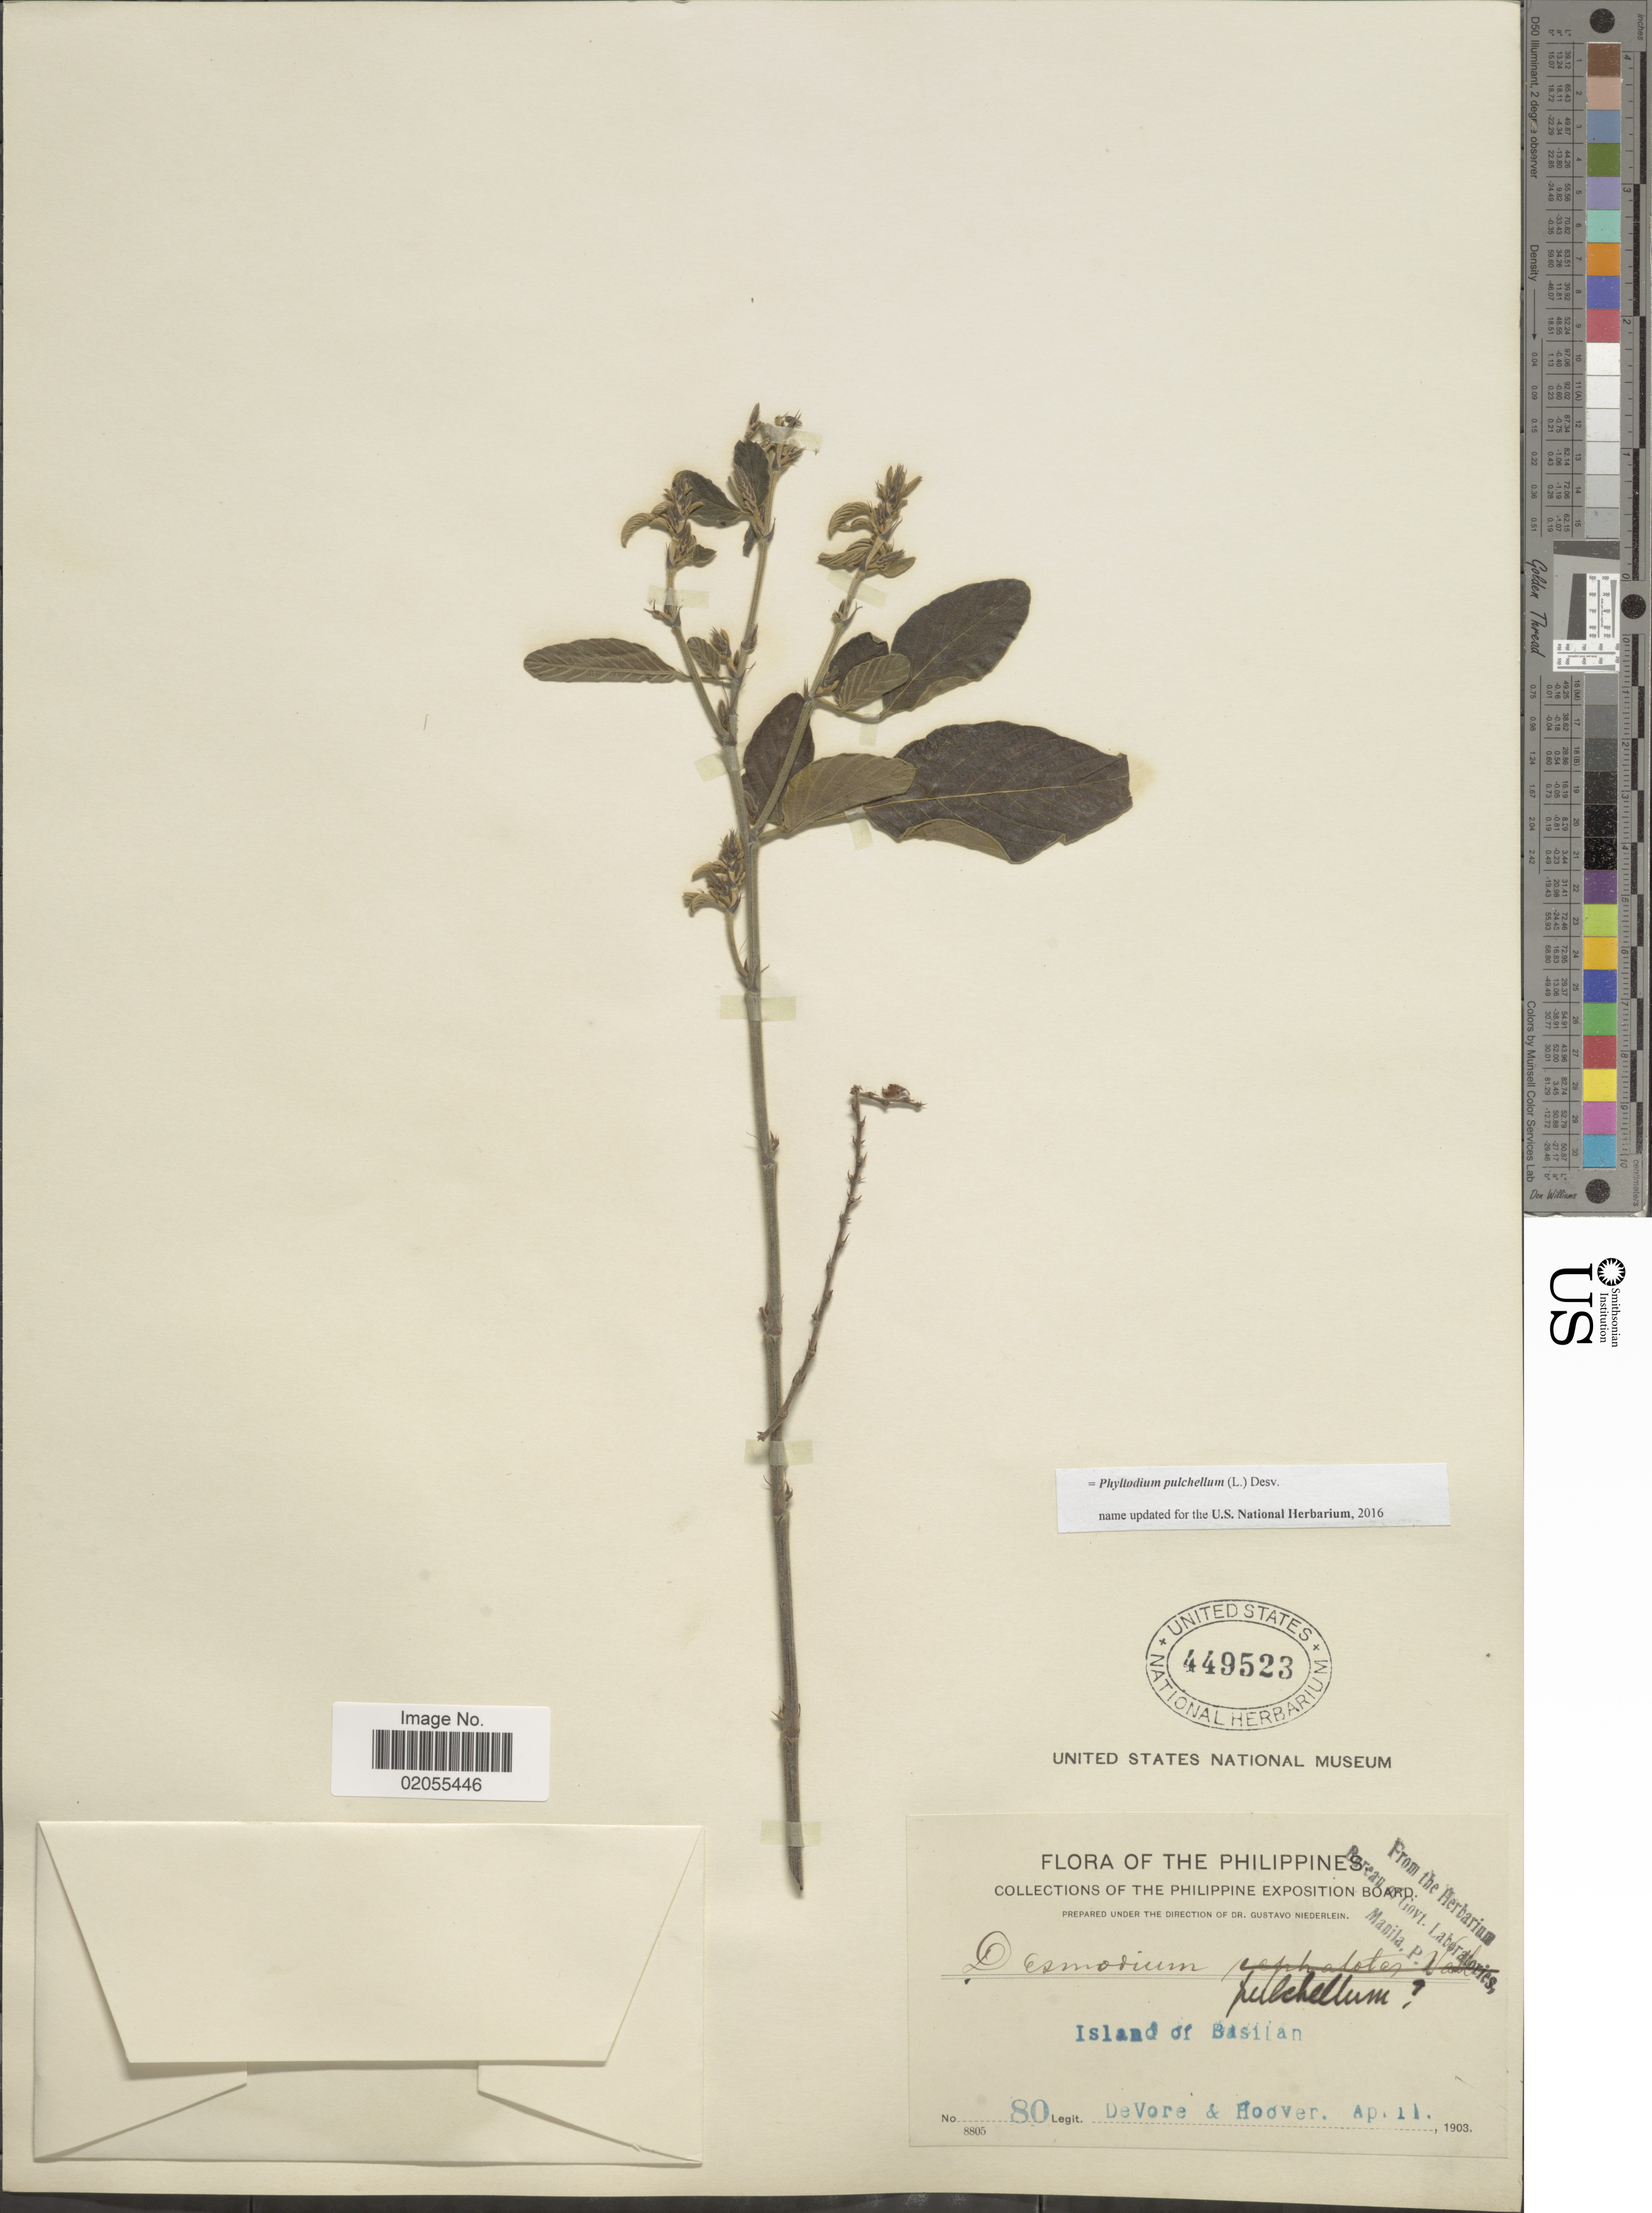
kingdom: Plantae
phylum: Tracheophyta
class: Magnoliopsida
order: Fabales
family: Fabaceae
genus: Phyllodium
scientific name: Phyllodium pulchellum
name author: (L.) Desv.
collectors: B. F. DeVore & -- Hoover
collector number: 80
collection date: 1903-04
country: Philippines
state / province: Muslim Mindanao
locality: Island of Basilan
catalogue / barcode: US 449523